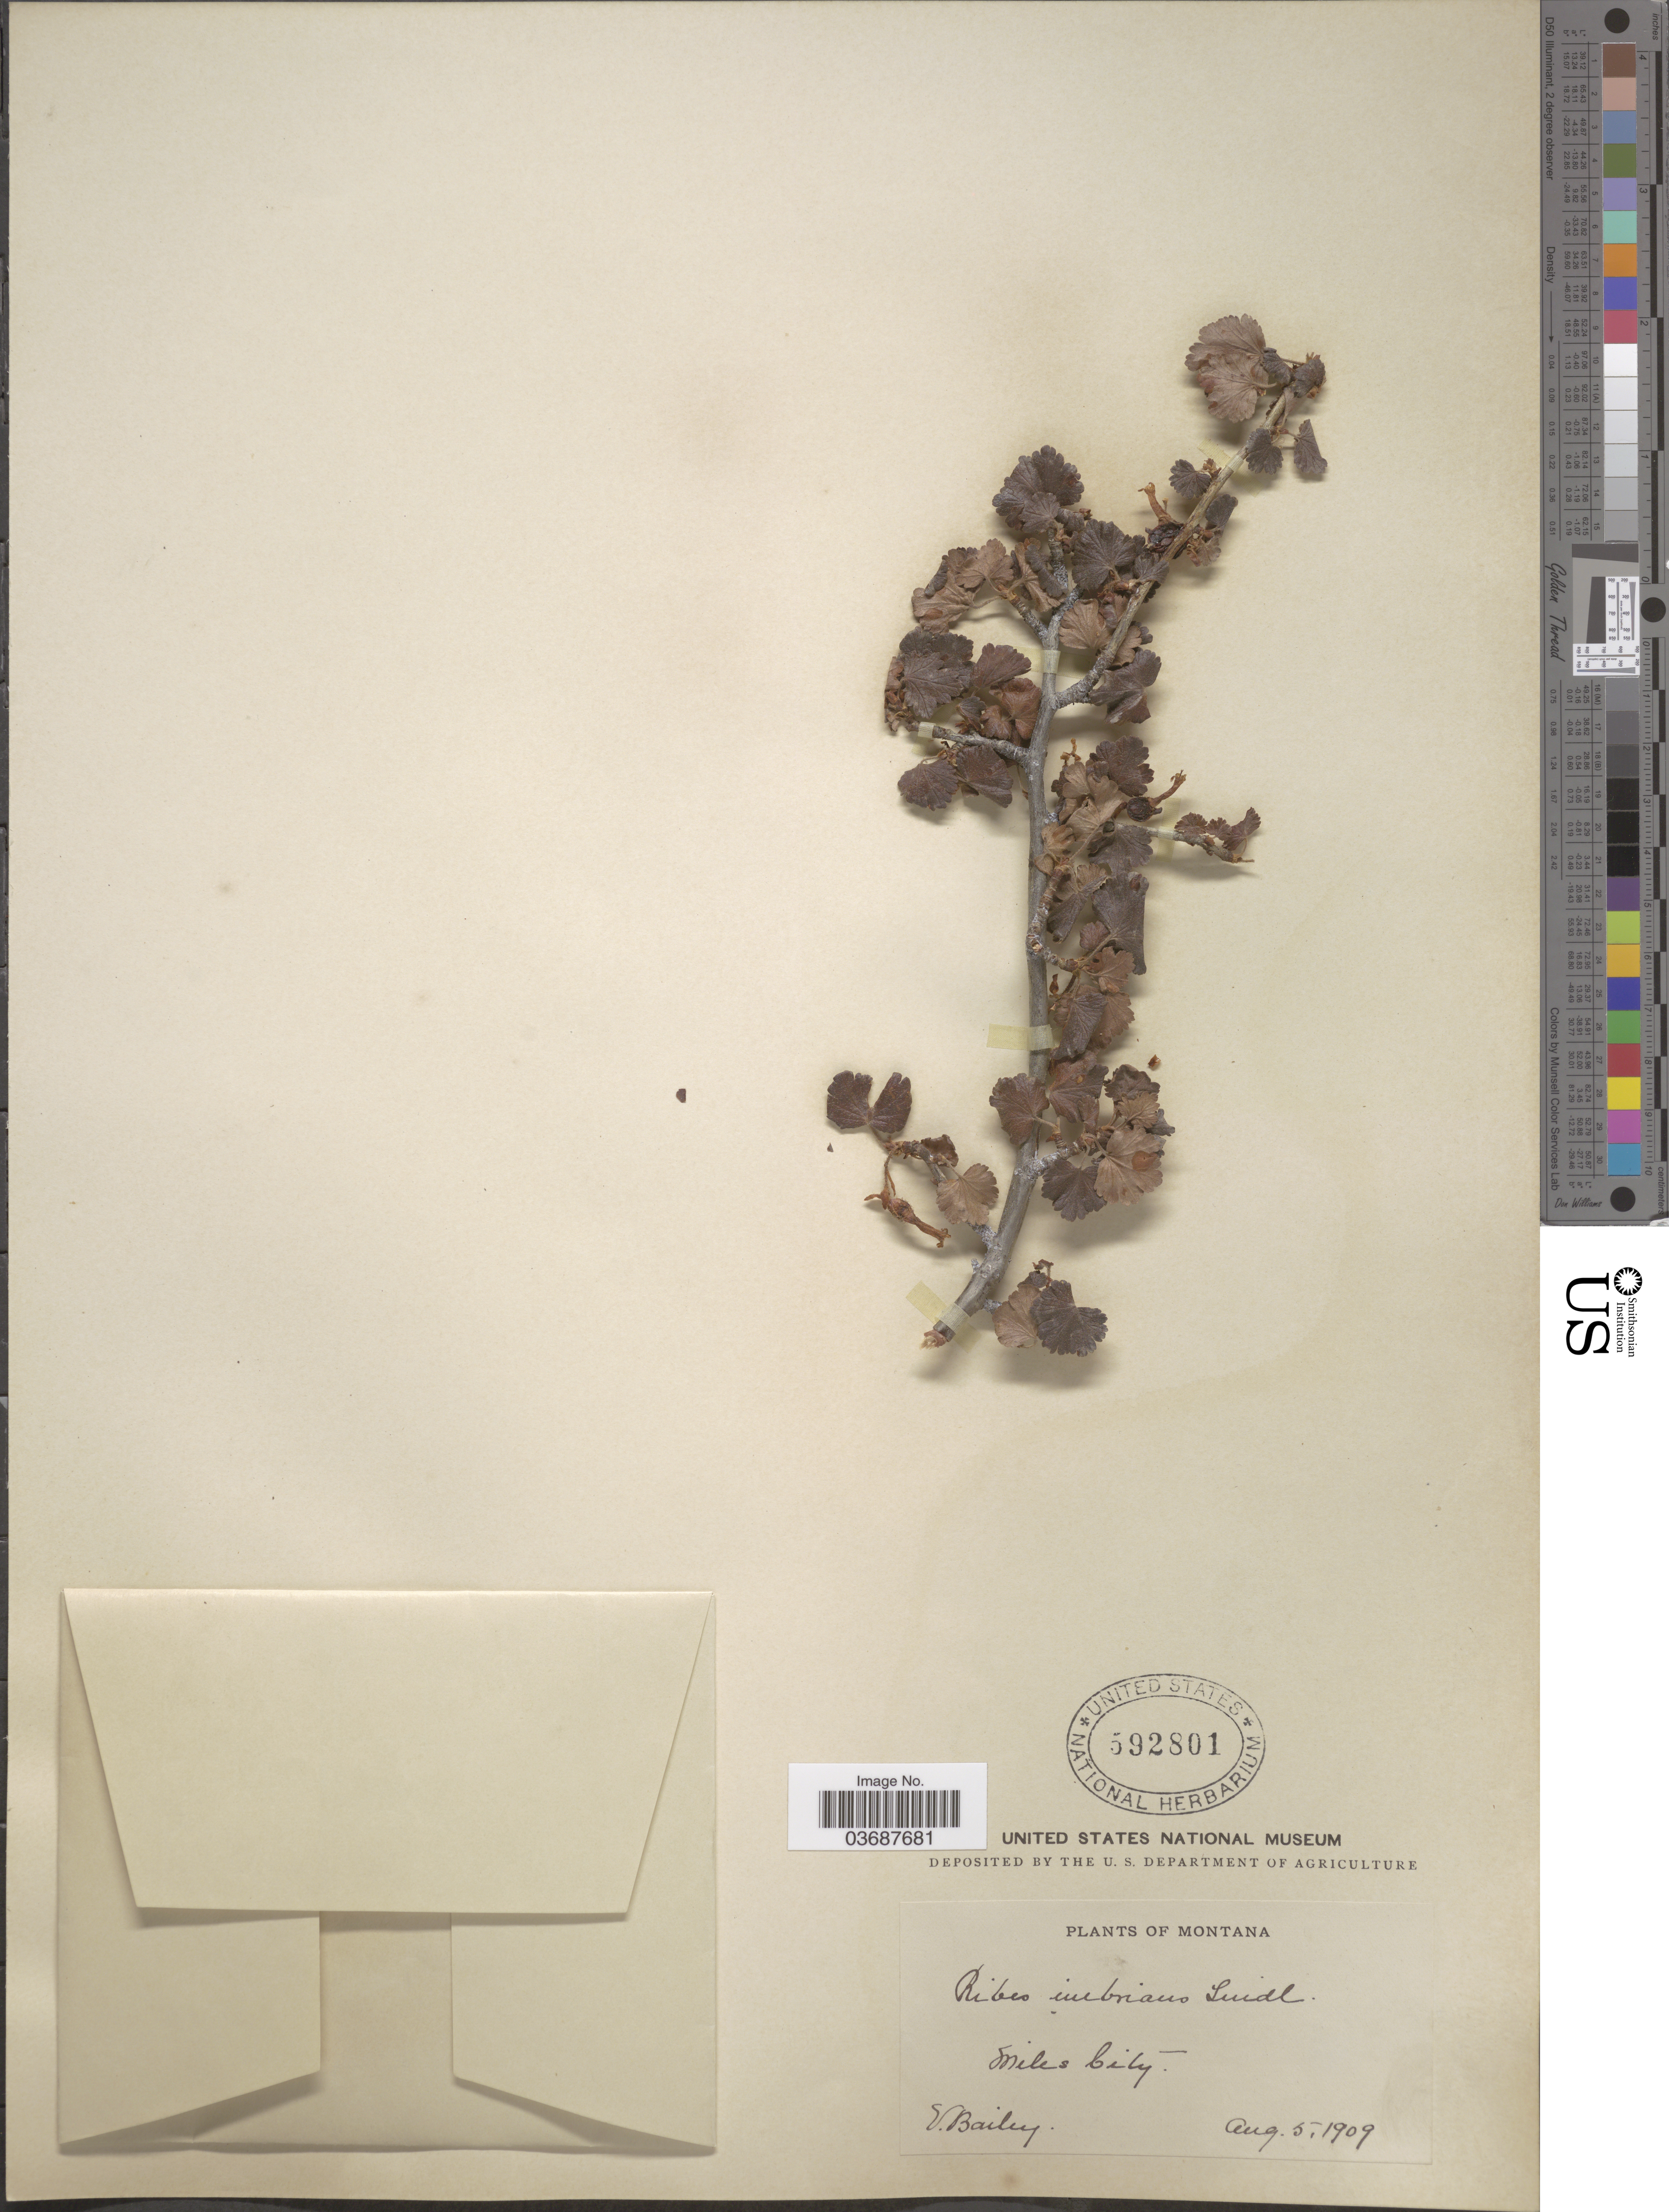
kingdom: Plantae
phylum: Tracheophyta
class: Magnoliopsida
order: Saxifragales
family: Grossulariaceae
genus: Ribes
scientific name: Ribes inebrians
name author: Lindl.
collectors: V. L. Bailey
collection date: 1909-08-05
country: United States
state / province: Montana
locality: Miles City.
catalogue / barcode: US 592801